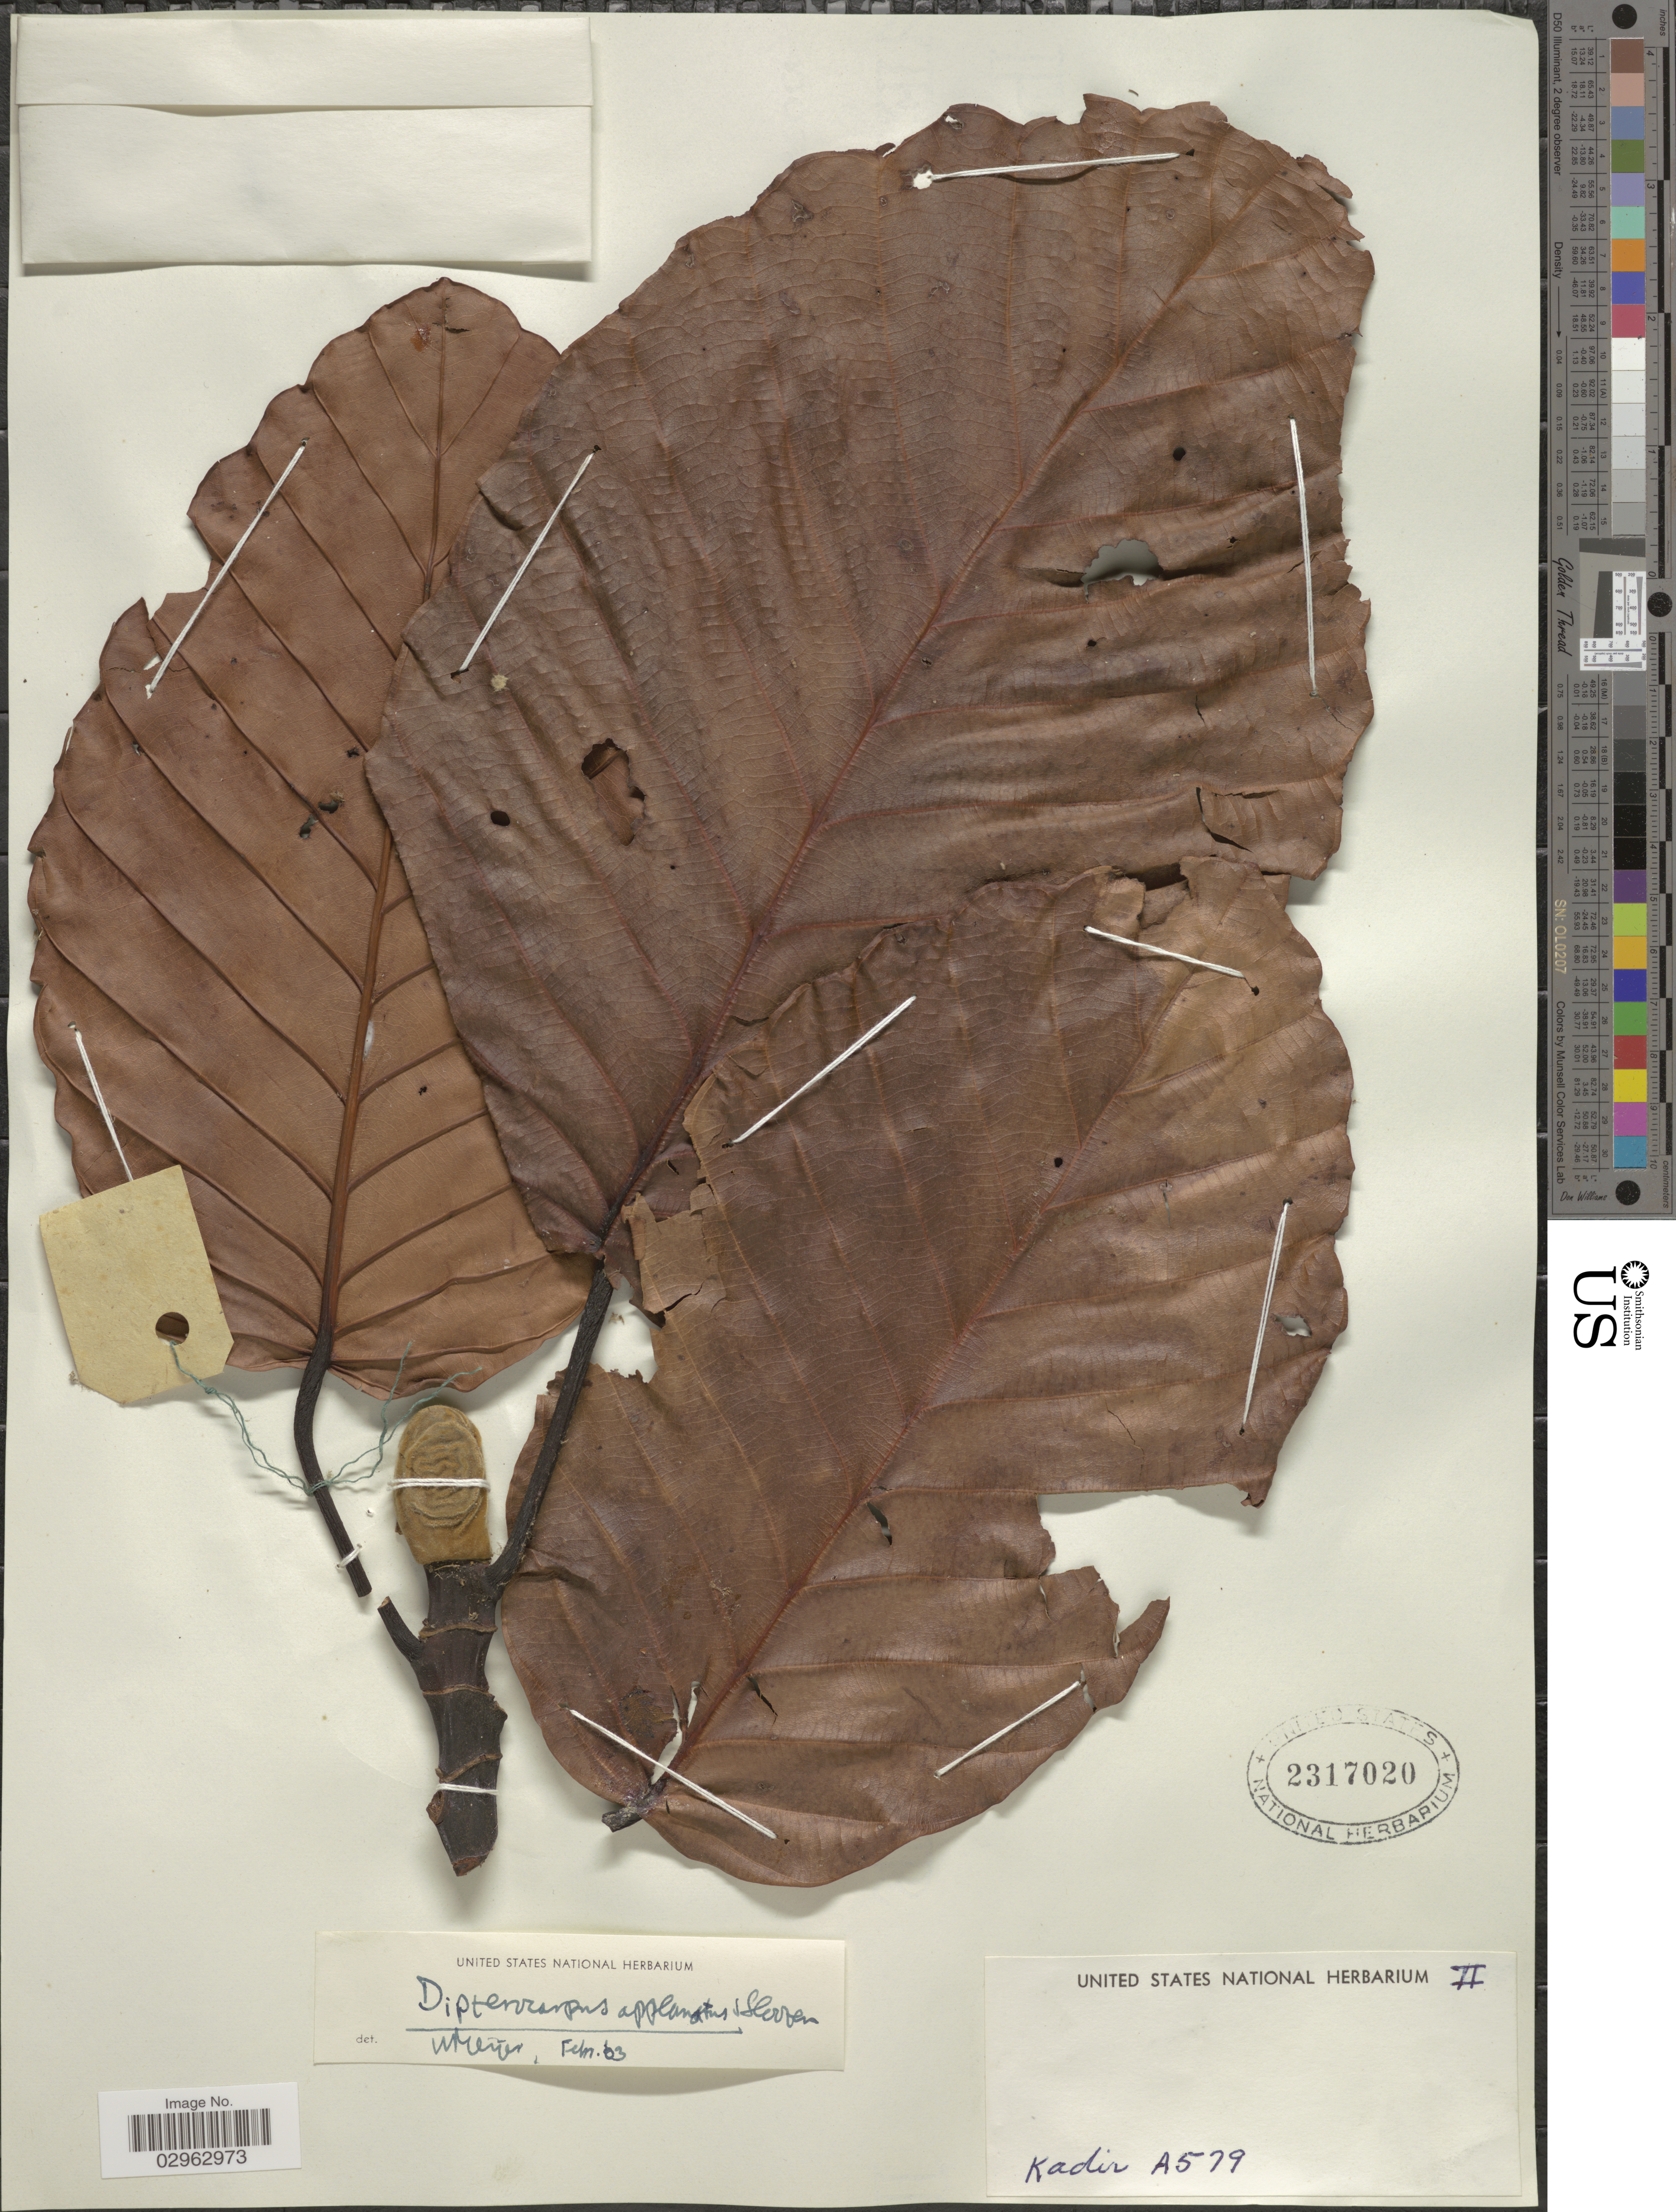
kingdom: Plantae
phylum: Tracheophyta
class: Magnoliopsida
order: Malvales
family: Dipterocarpaceae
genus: Dipterocarpus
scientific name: Dipterocarpus applanatus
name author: Slooten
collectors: -. Kadir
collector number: A579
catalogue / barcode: US 2317020